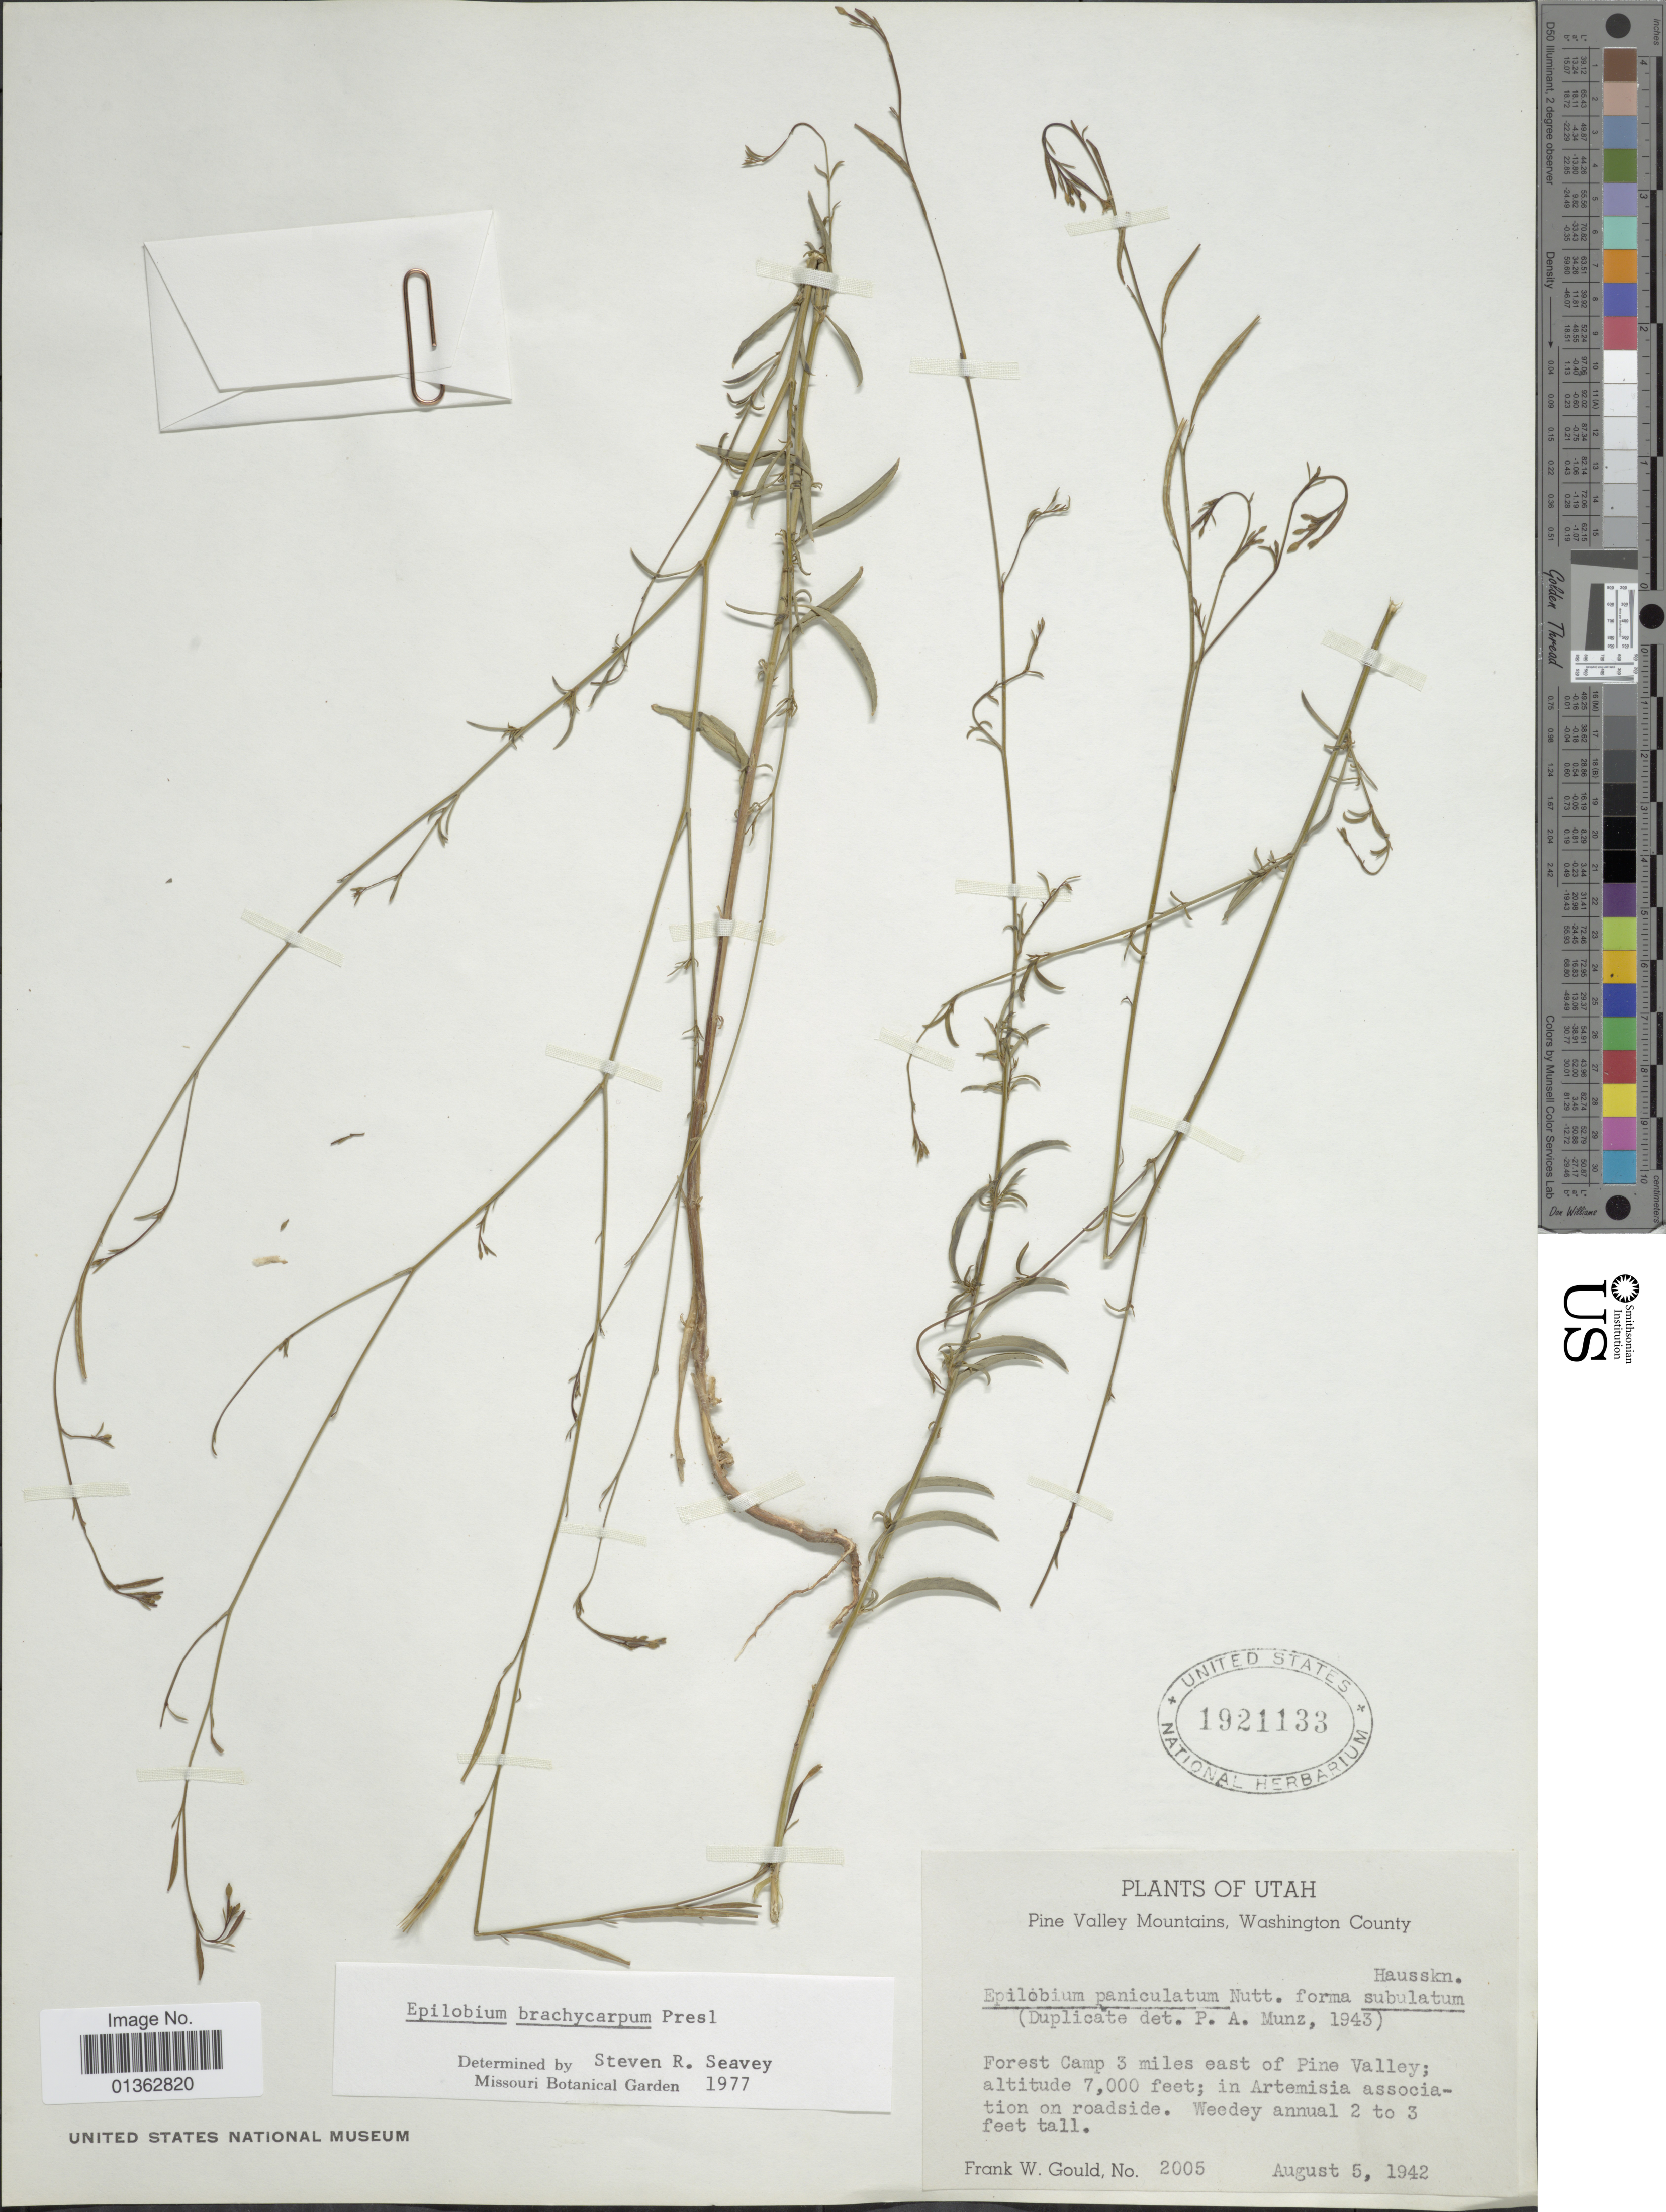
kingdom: Plantae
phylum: Tracheophyta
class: Magnoliopsida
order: Myrtales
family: Onagraceae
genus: Epilobium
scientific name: Epilobium brachycarpum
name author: C. Presl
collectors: F. W. Gould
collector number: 2005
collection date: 1942-08-05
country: United States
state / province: Utah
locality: Forest Camp 3 miles east of Pine Valley.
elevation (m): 2134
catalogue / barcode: US 1921133